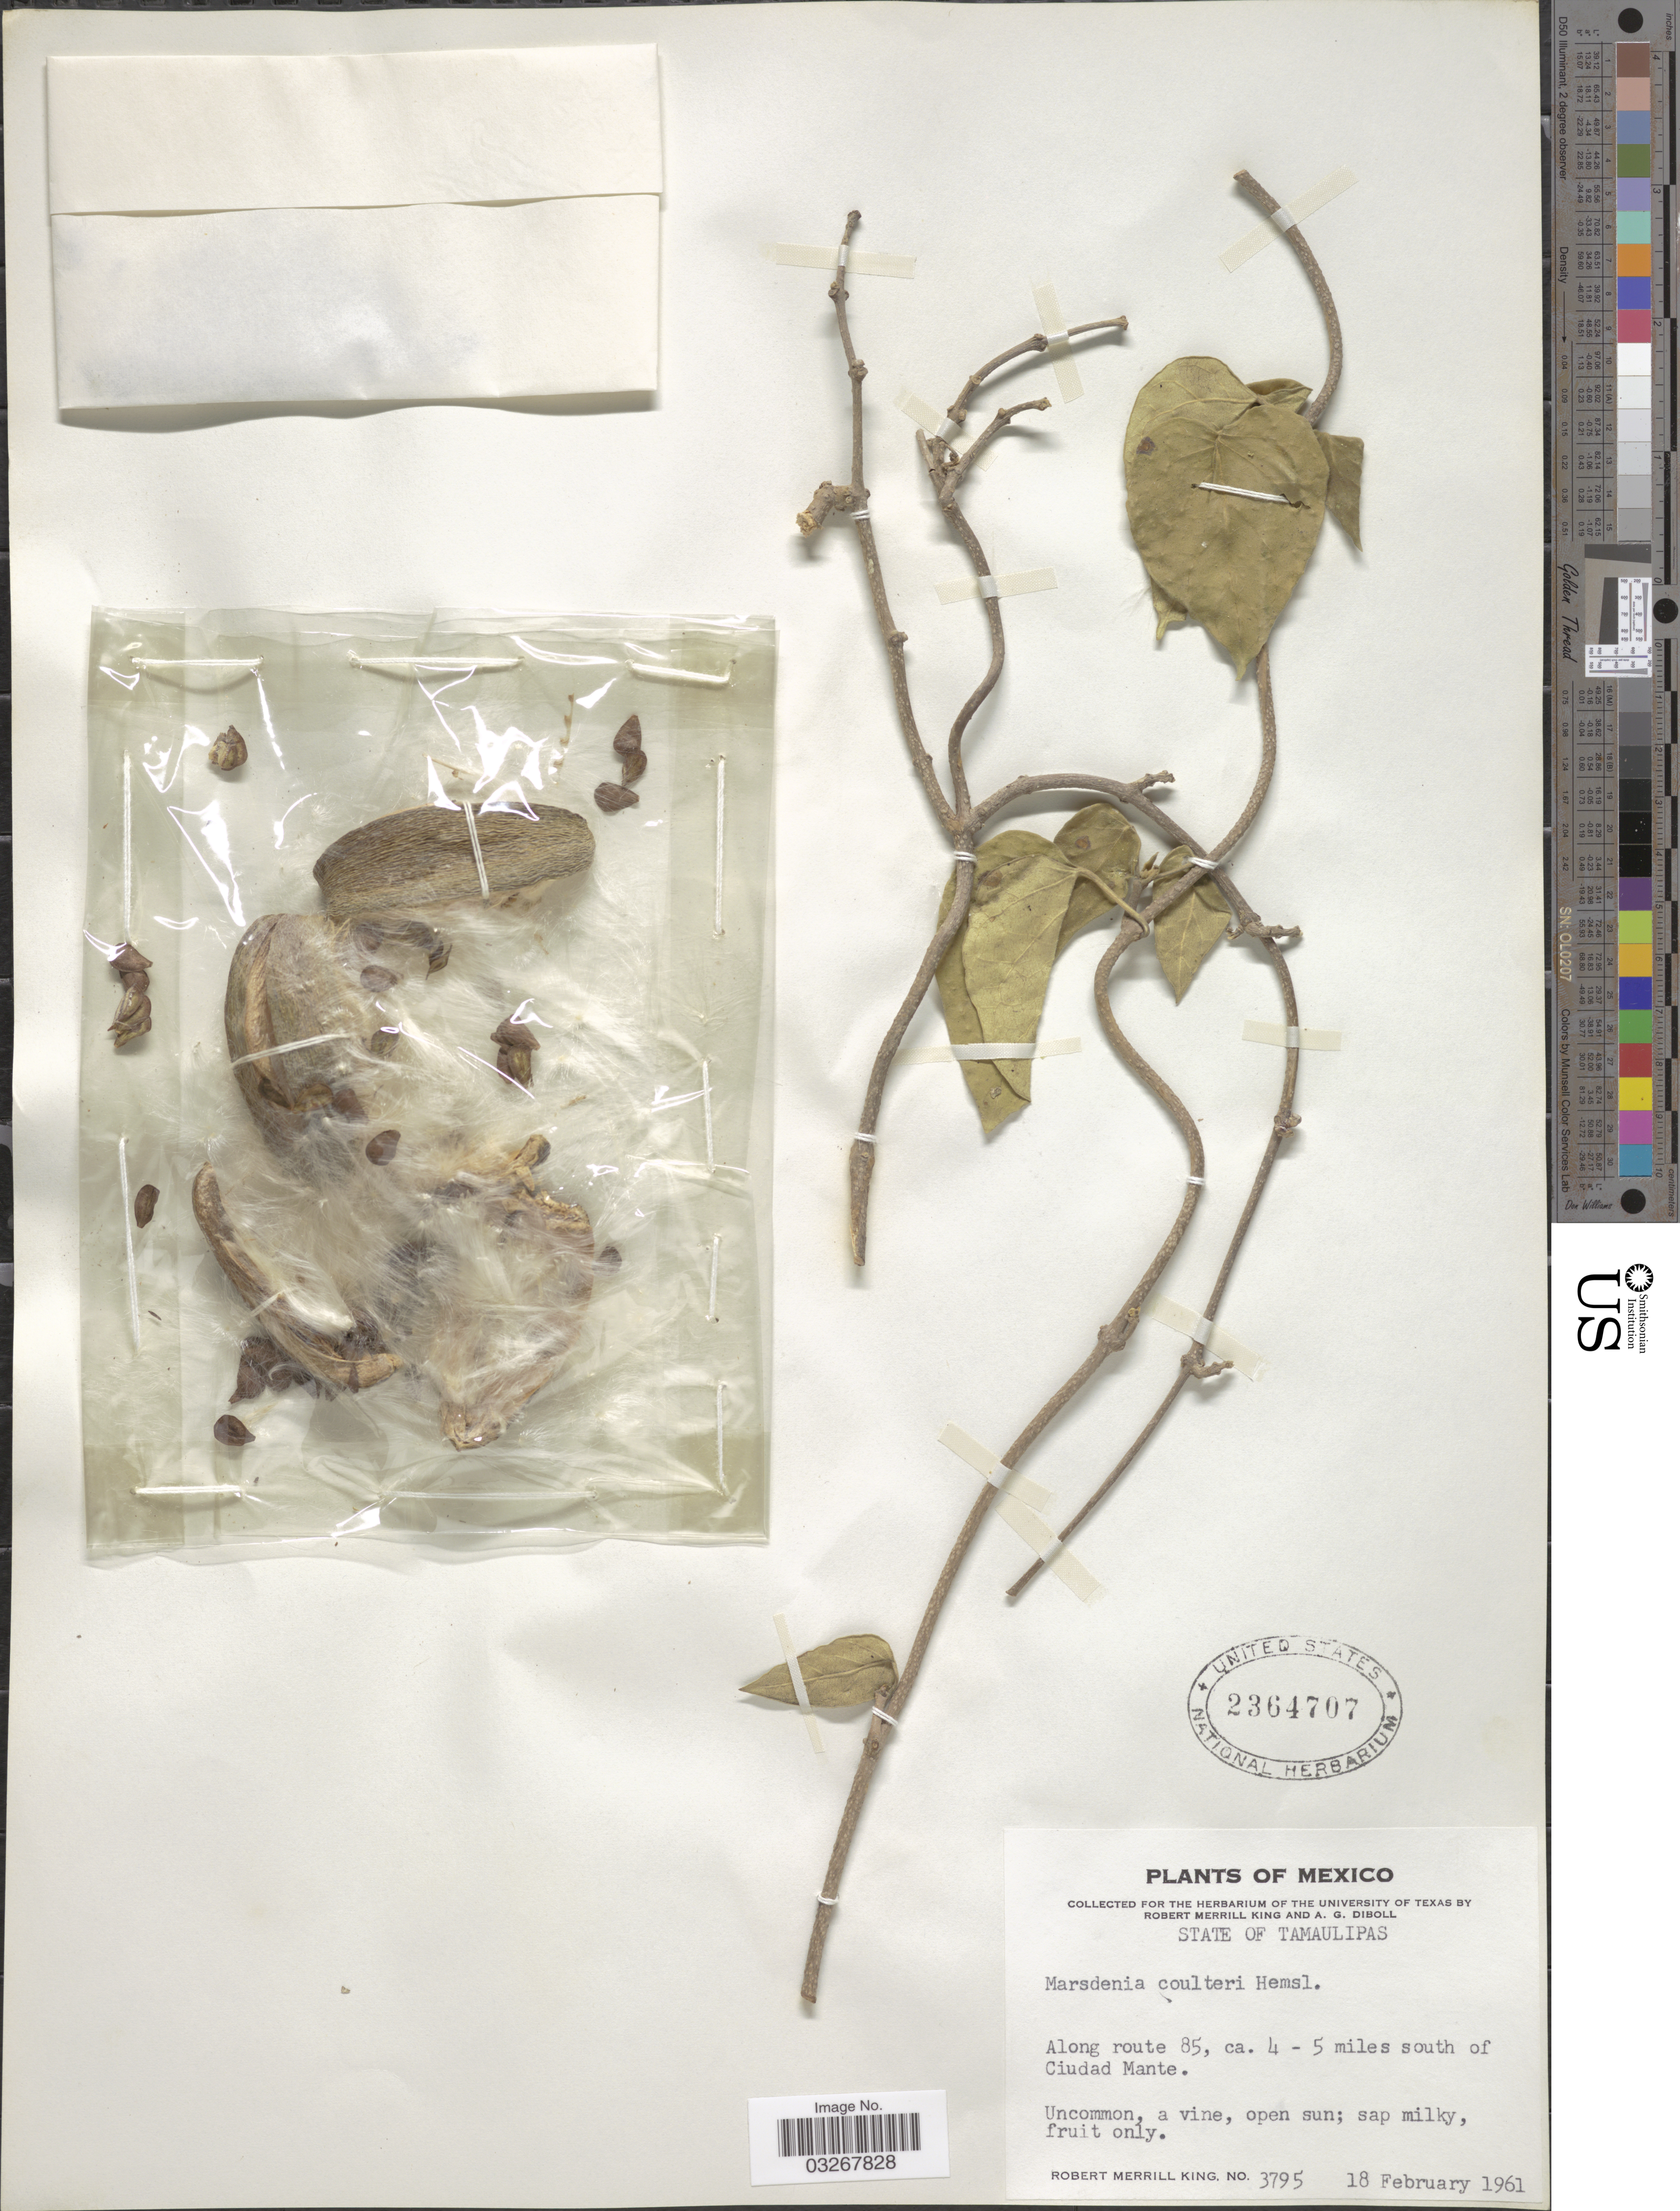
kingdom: Plantae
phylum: Tracheophyta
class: Magnoliopsida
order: Gentianales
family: Apocynaceae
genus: Marsdenia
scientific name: Marsdenia coulteri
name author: Hemsl.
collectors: R. M. King & A. Diboll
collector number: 3795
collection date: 1961-02-18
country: Mexico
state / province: Tamaulipas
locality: Along route 85, ca. 4-5 miles south of Ciudad Mante.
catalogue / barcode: US 2364707